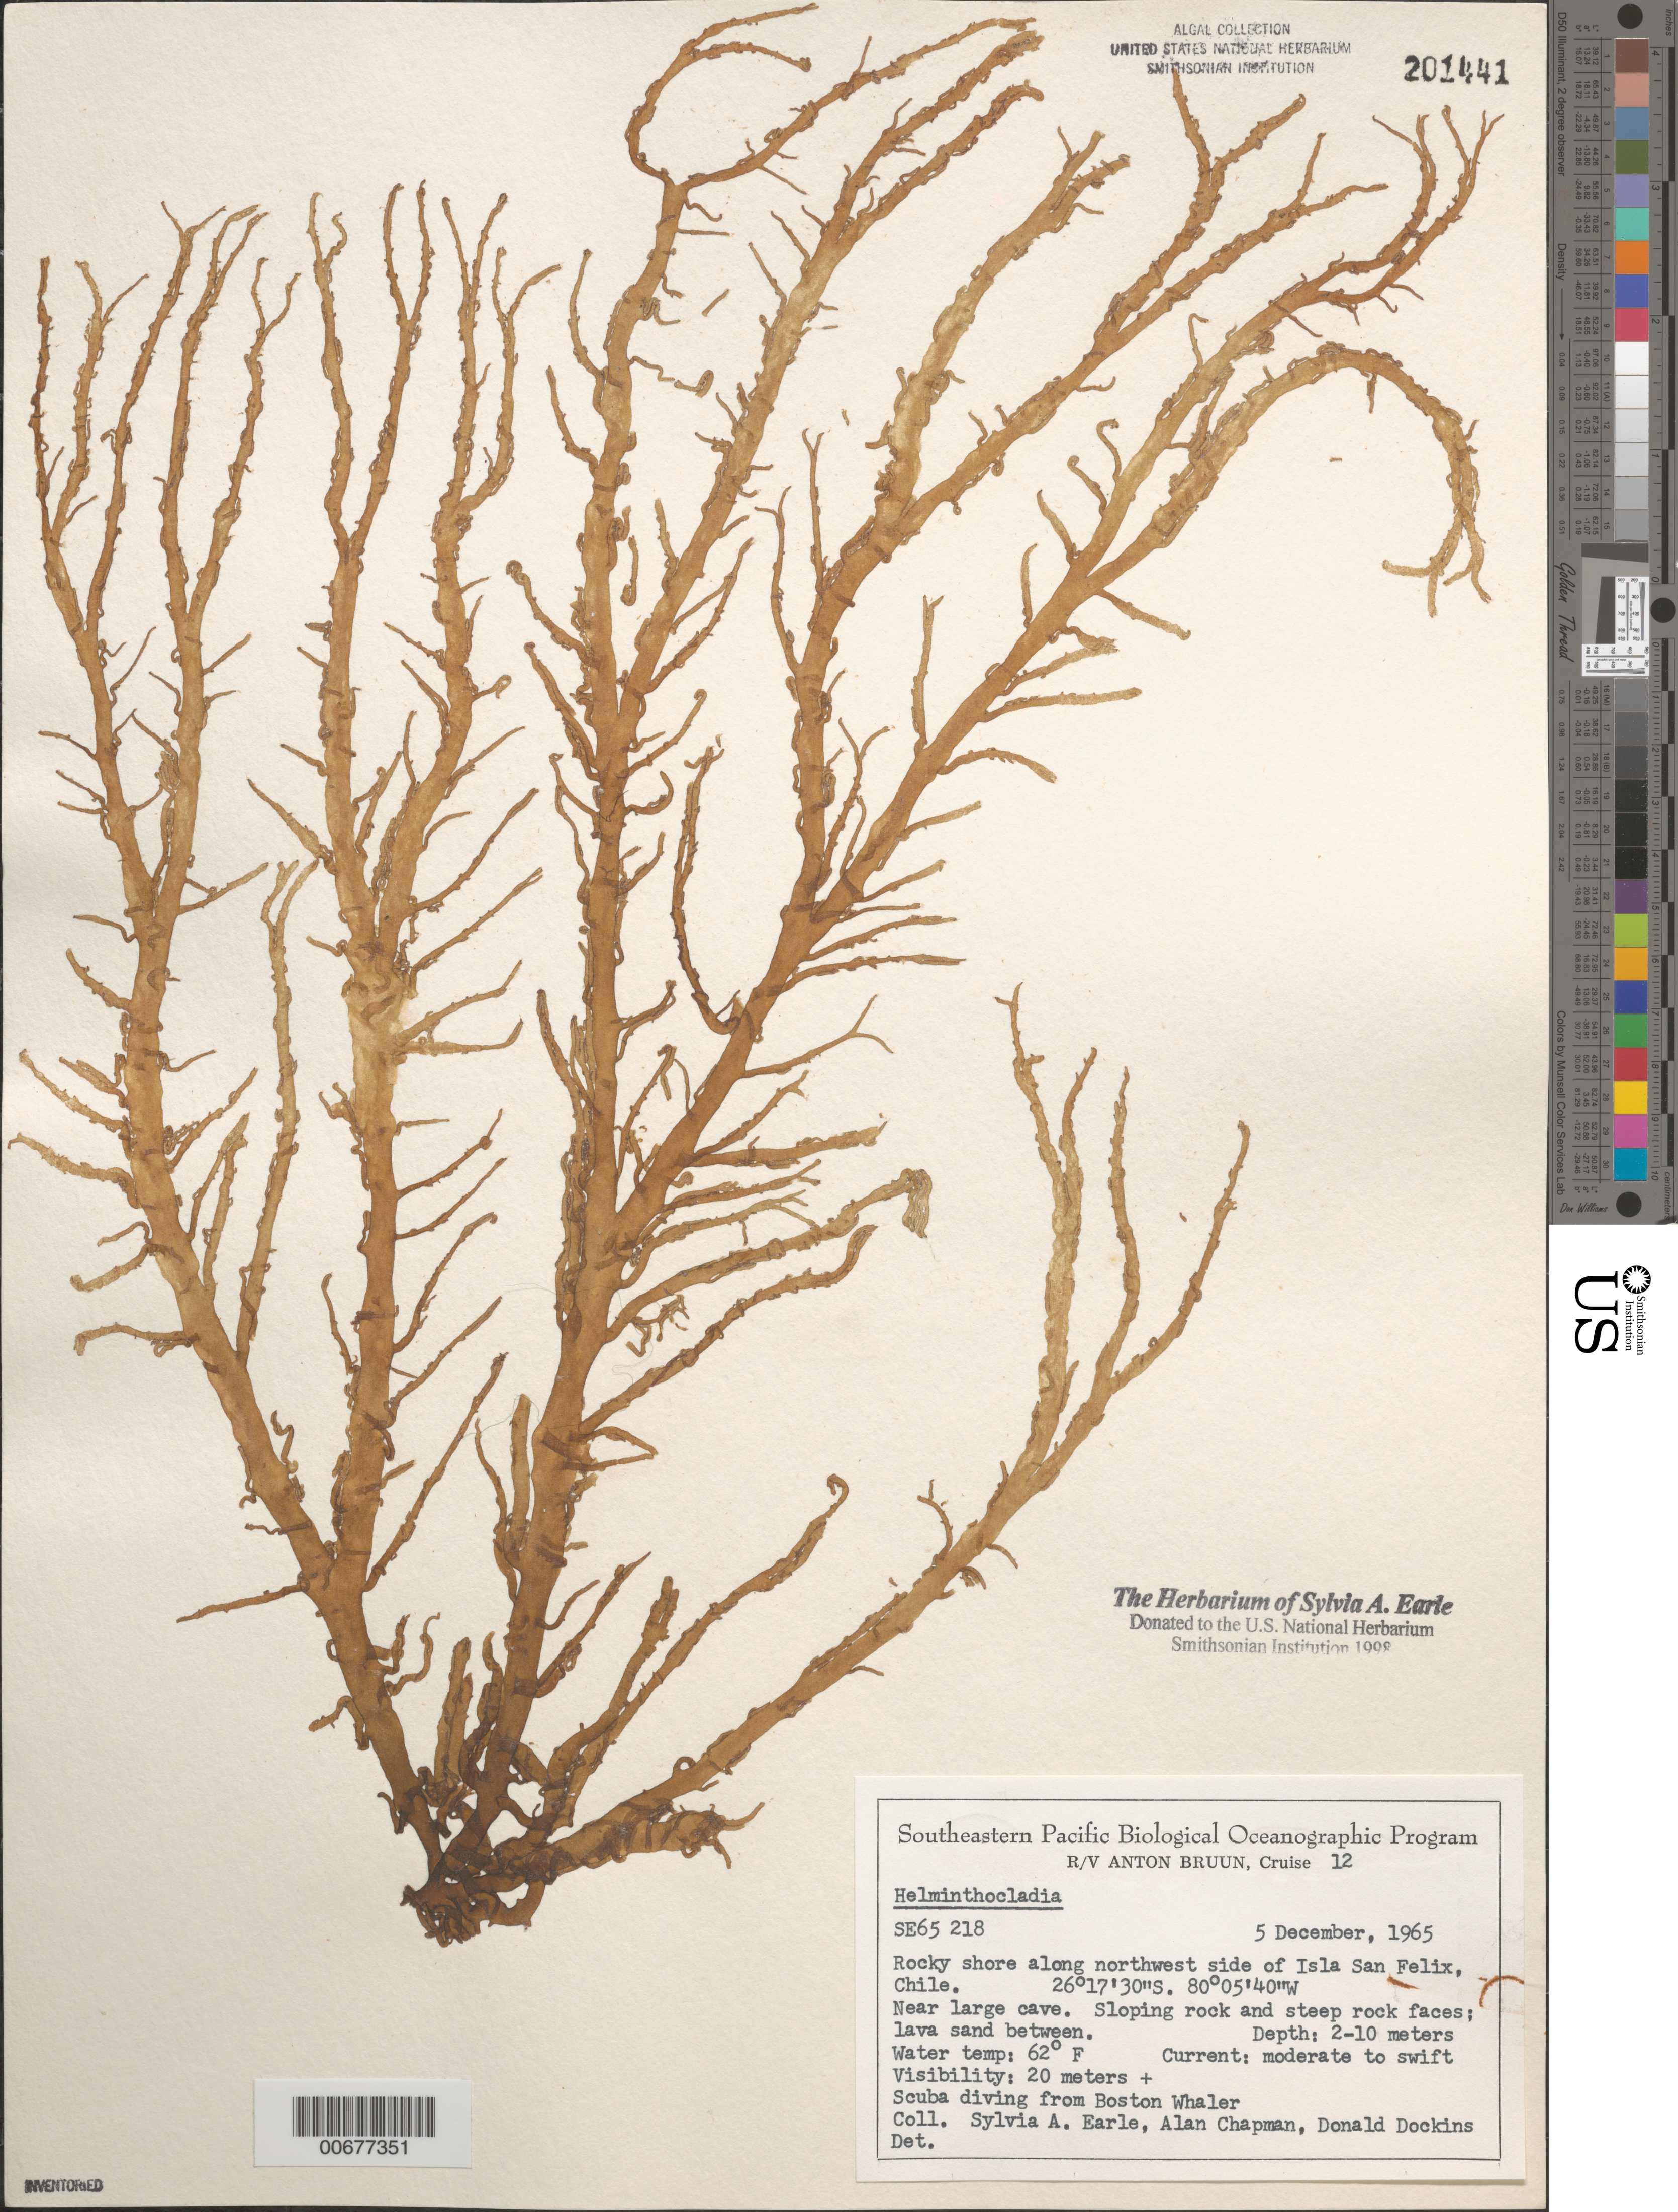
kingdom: Plantae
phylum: Rhodophyta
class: Florideophyceae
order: Nemaliales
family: Liagoraceae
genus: Helminthocladia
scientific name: Helminthocladia sp.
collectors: S. A. Earle, A. Chapman & D. Dockins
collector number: SE 65218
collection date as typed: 05 Dec 1965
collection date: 1965-12-05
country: Chile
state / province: Atacama (III)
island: Isla San Felix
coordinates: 26 17' 30" S, 80 05' 40" W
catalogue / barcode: US 201441